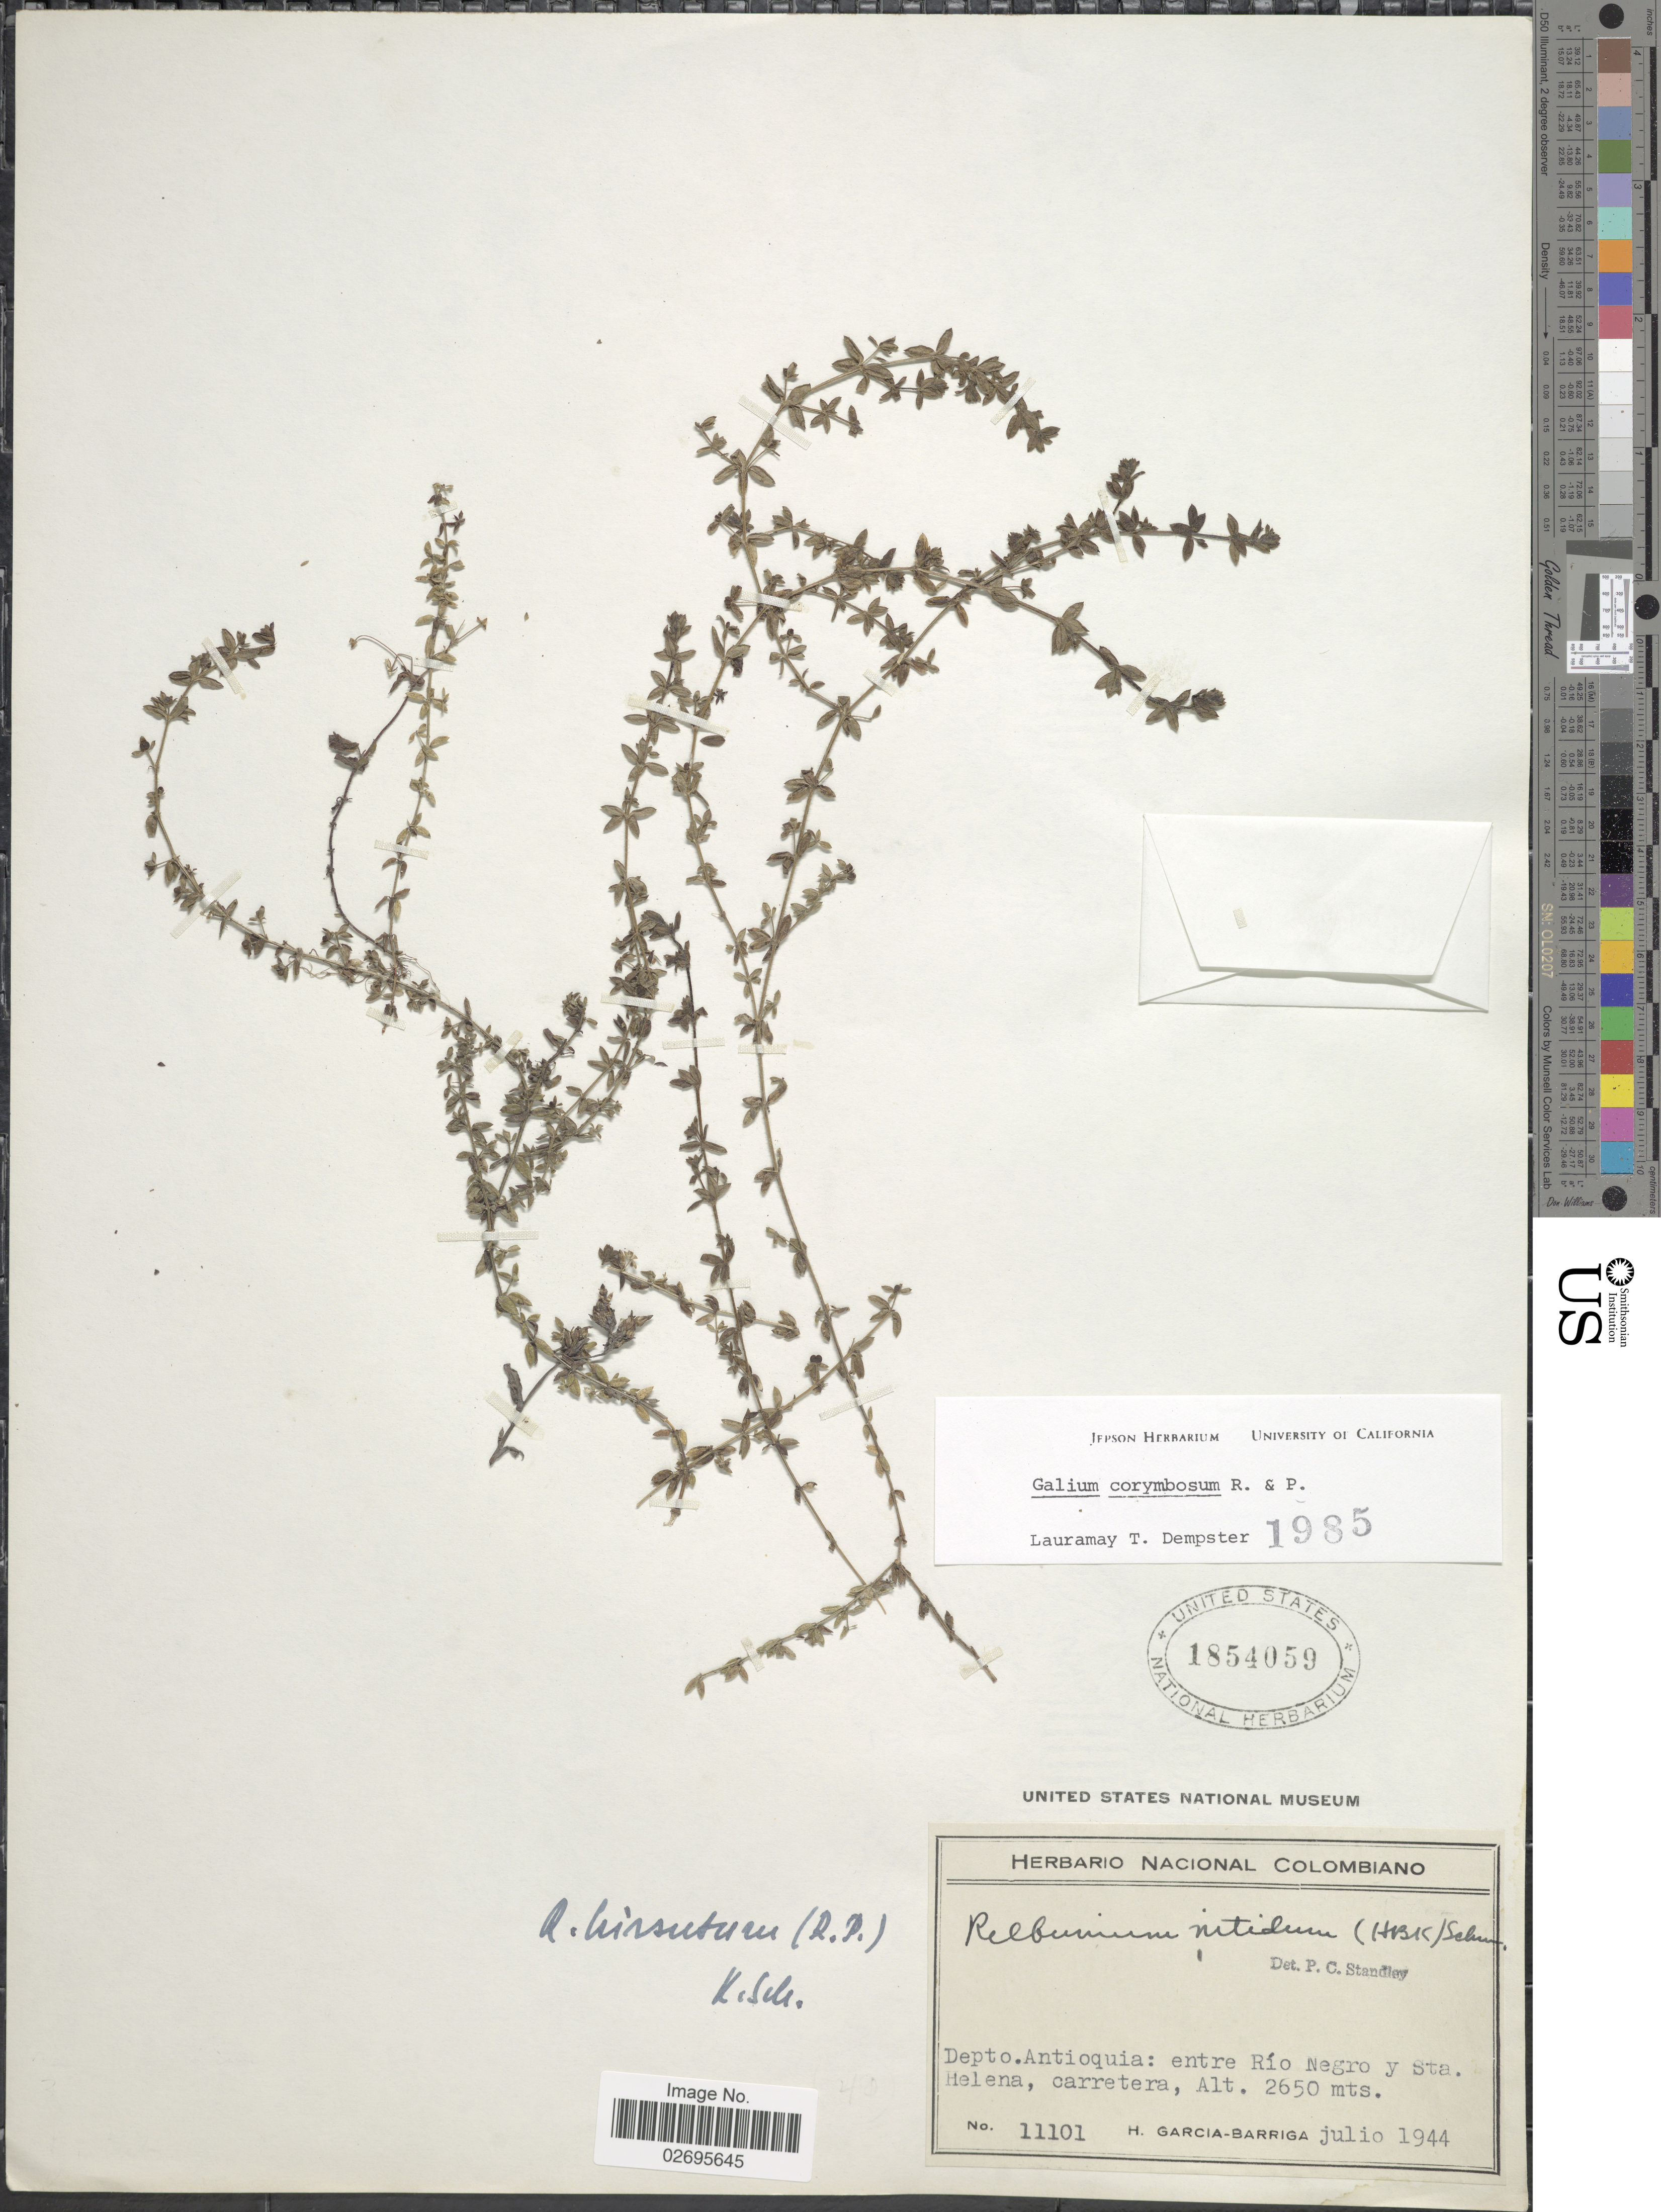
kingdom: Plantae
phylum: Tracheophyta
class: Magnoliopsida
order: Gentianales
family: Rubiaceae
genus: Galium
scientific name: Galium corymbosum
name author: Ruiz & Pav.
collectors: H. García Barriga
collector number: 11101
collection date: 1944-07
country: Colombia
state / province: Antioquia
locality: Depto. Antioquia: entre Rio Negro y Sta. Helena, carretera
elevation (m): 2650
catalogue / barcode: US 1854059